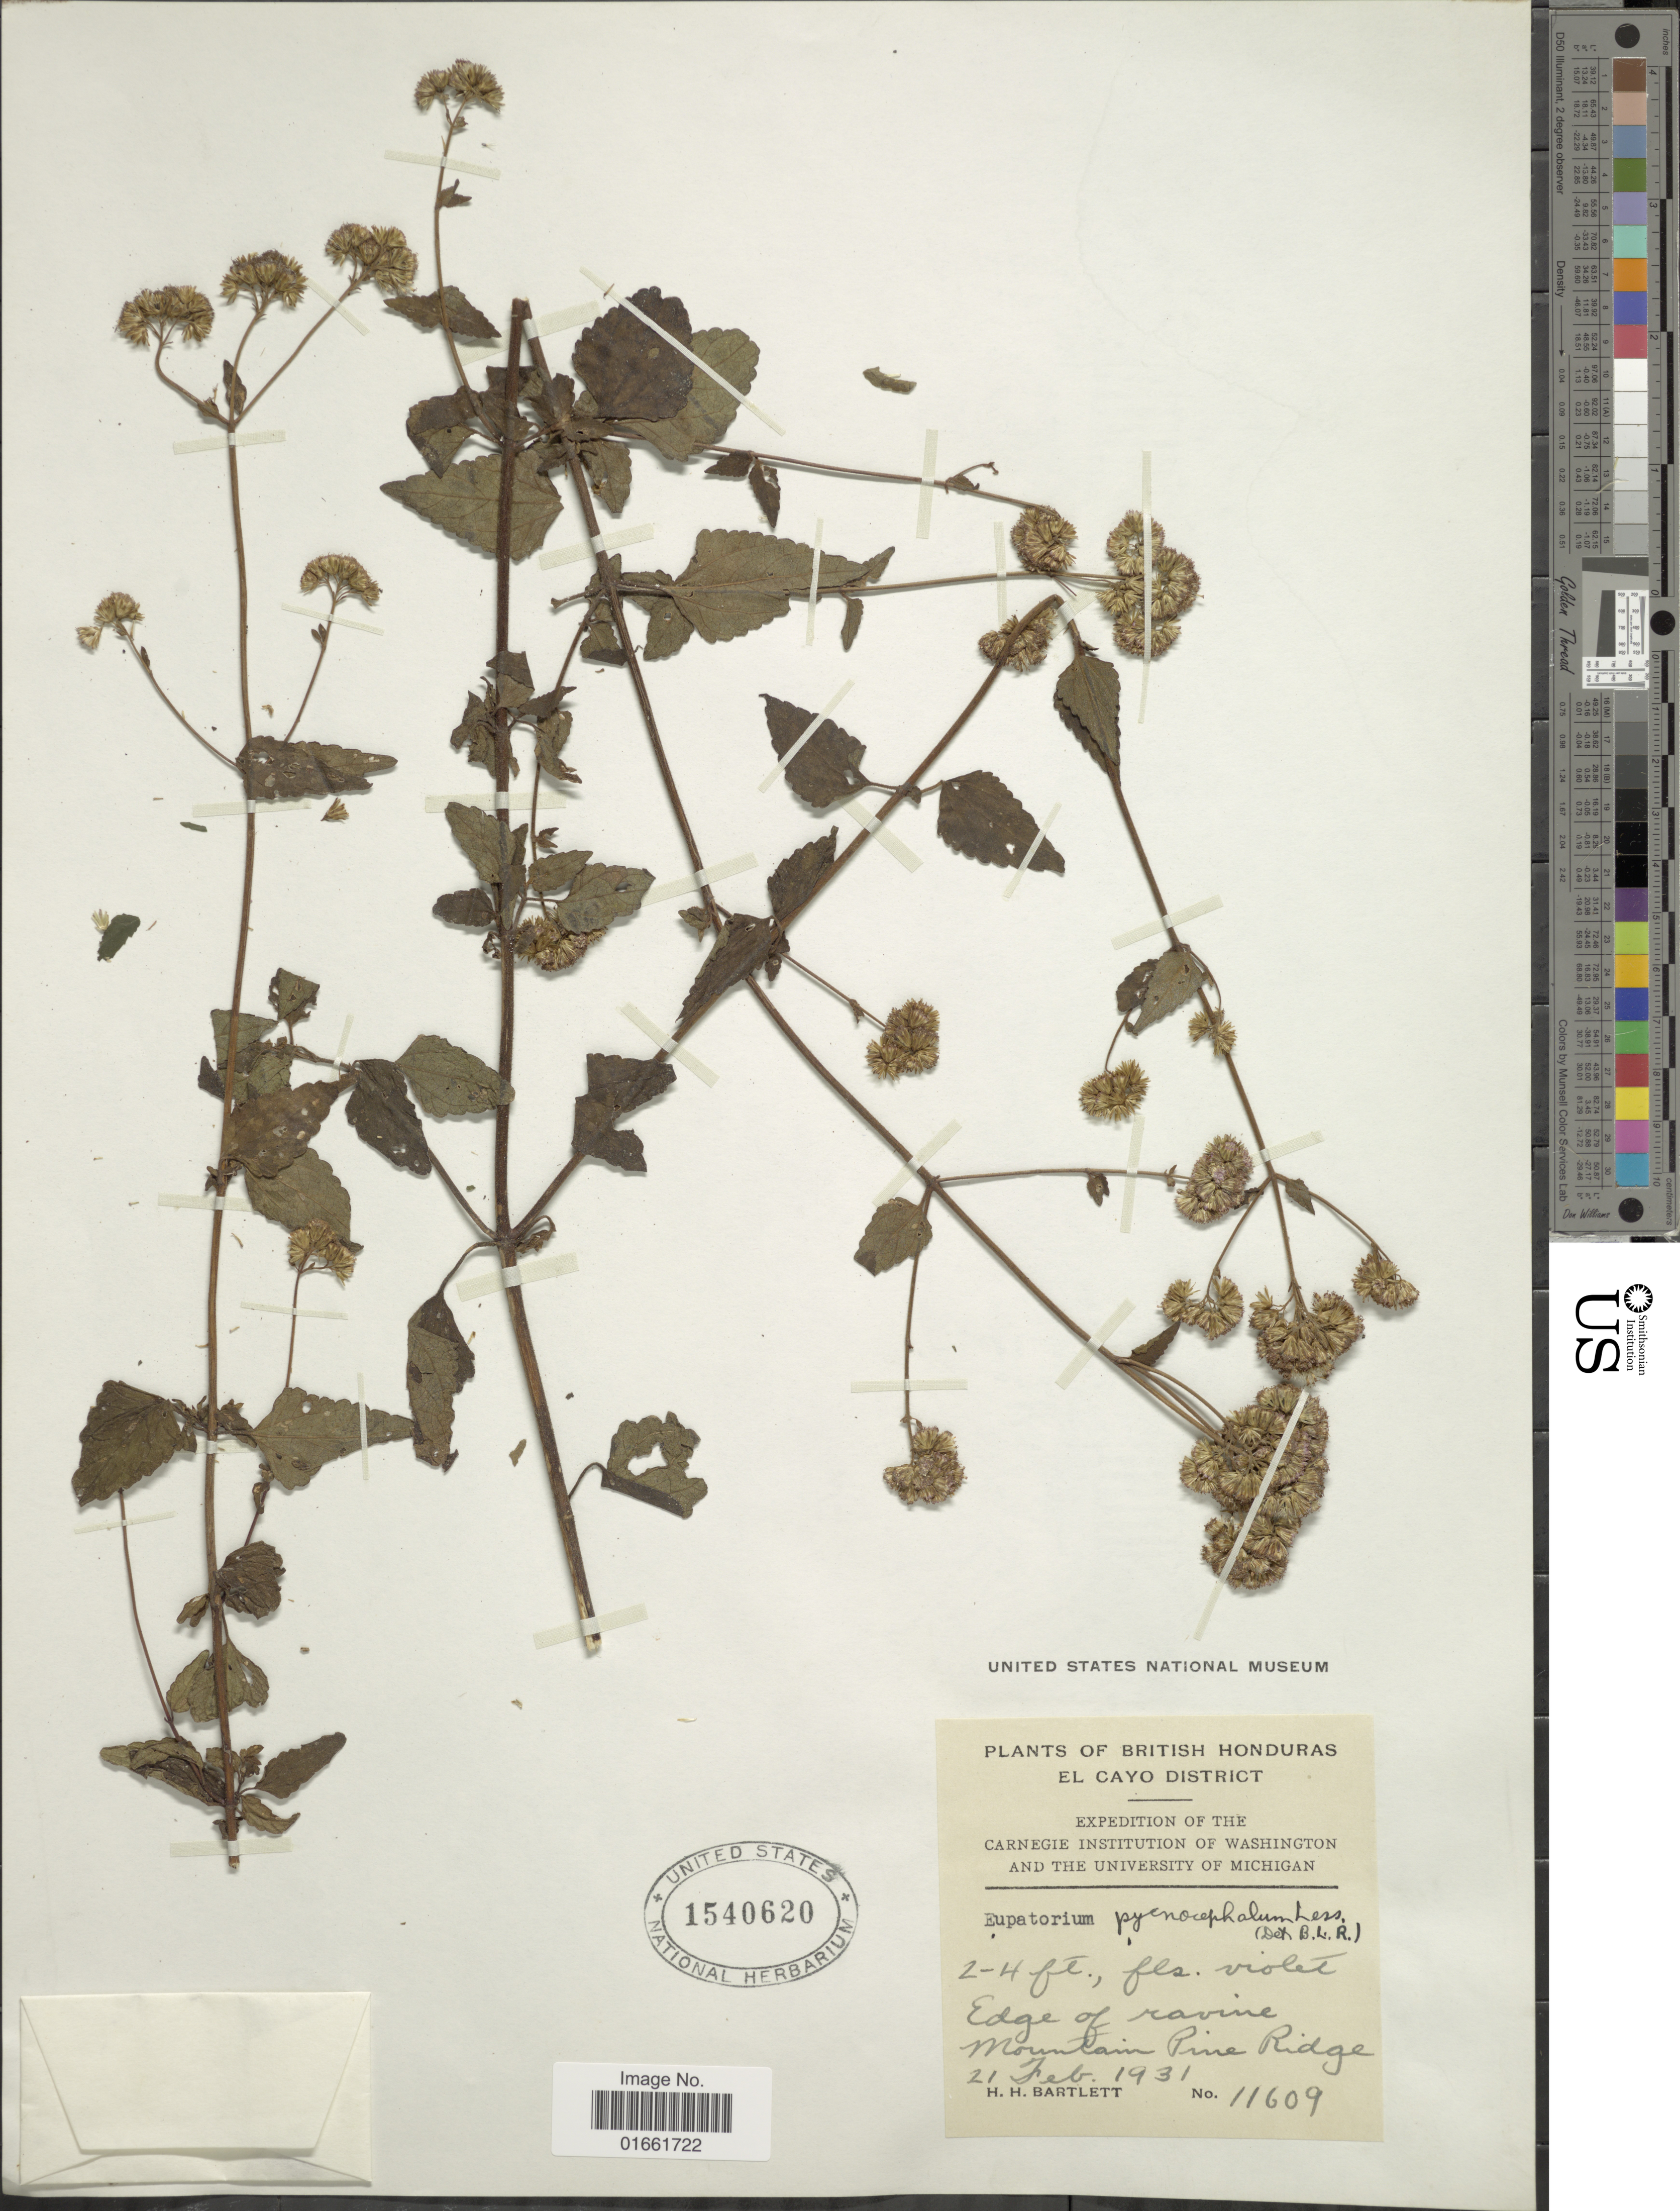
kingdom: Plantae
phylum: Tracheophyta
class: Magnoliopsida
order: Asterales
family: Asteraceae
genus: Fleischmannia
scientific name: Fleischmannia pratensis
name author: (Klatt) R.M. King & H. Rob.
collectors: H. H. Bartlett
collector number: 11609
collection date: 1931-02-21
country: Belize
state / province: Cayo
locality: El Cayo District, Edge of ravine, Mountain Pine ridge.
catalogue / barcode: US 1540620